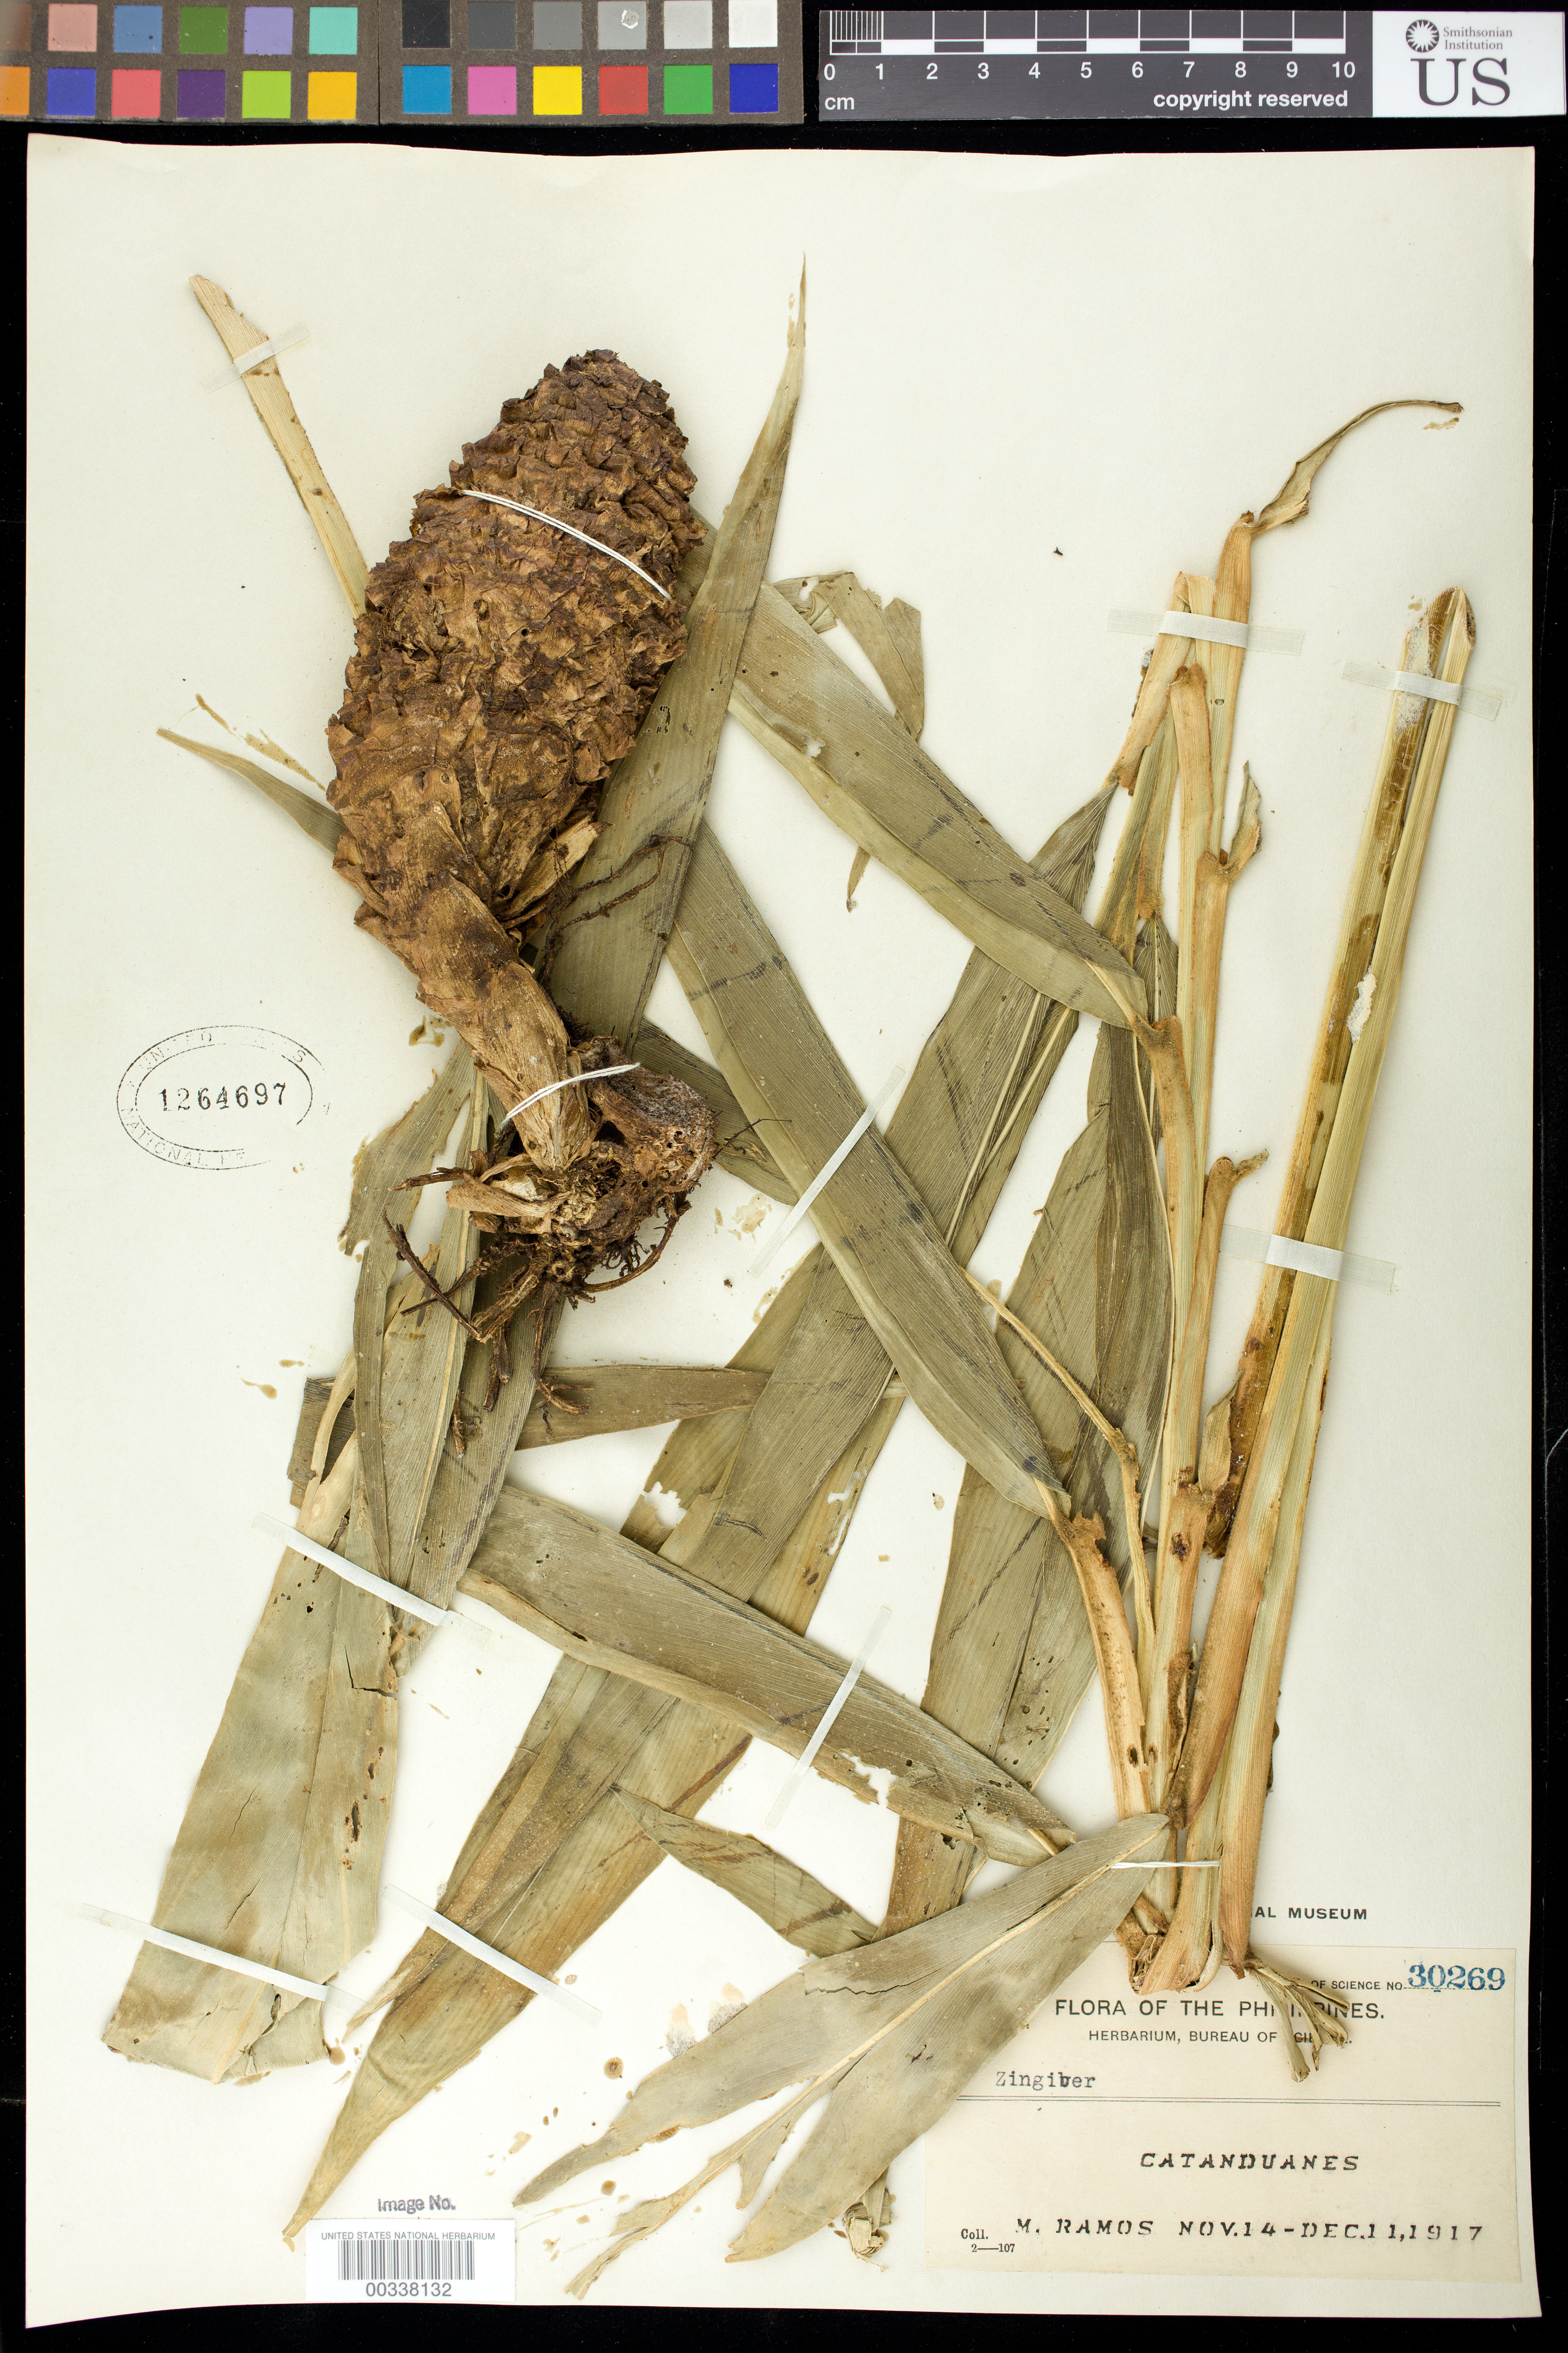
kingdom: Plantae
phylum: Tracheophyta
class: Liliopsida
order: Zingiberales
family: Zingiberaceae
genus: Zingiber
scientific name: Zingiber sp.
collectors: M. Ramos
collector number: Bur. Sci. 30269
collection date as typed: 14 Nov 1917 to 11 Dec 1917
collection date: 1917-11-14/1917-12-11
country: Philippines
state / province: Bicol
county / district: Catanduanes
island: Catanduanes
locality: Catanduanes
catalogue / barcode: US 1264697